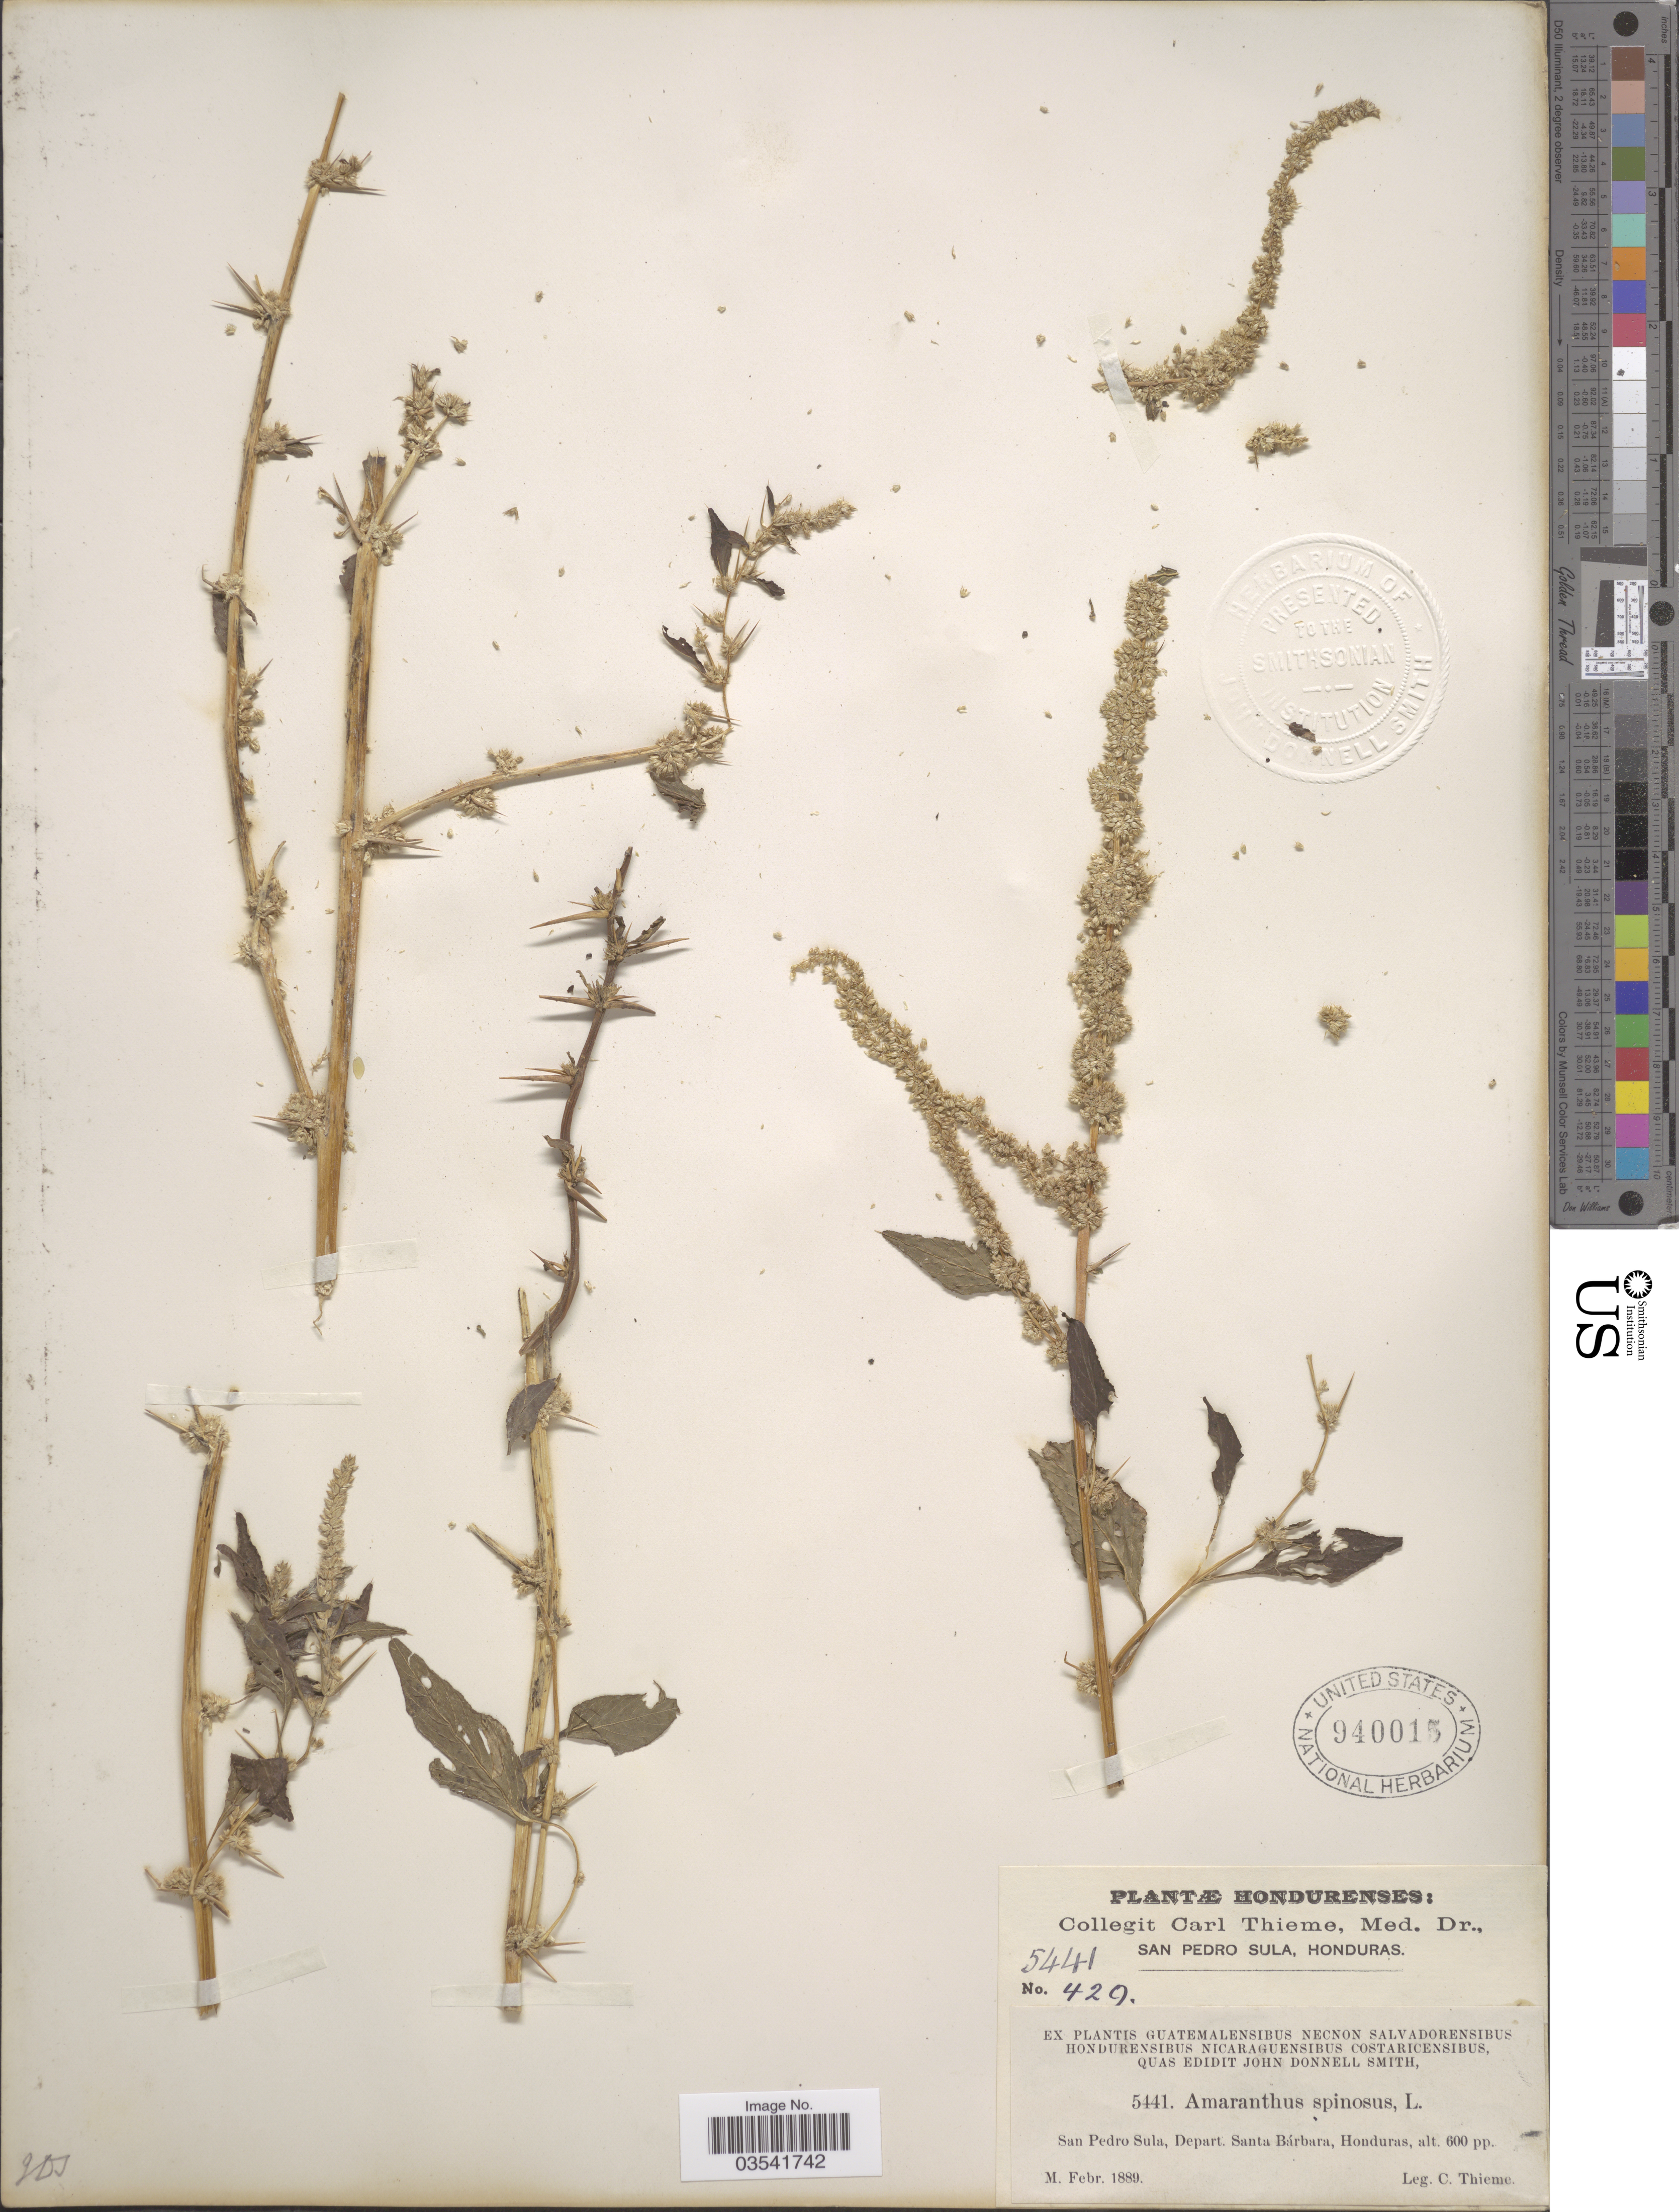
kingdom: Plantae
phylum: Tracheophyta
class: Magnoliopsida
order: Caryophyllales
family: Amaranthaceae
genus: Amaranthus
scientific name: Amaranthus spinosus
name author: L.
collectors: C. Thieme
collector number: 5441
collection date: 1889-02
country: Honduras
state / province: Santa Bárbara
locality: San Pedro Sula, Depart. Santa Bárbara.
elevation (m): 183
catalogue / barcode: US 940015